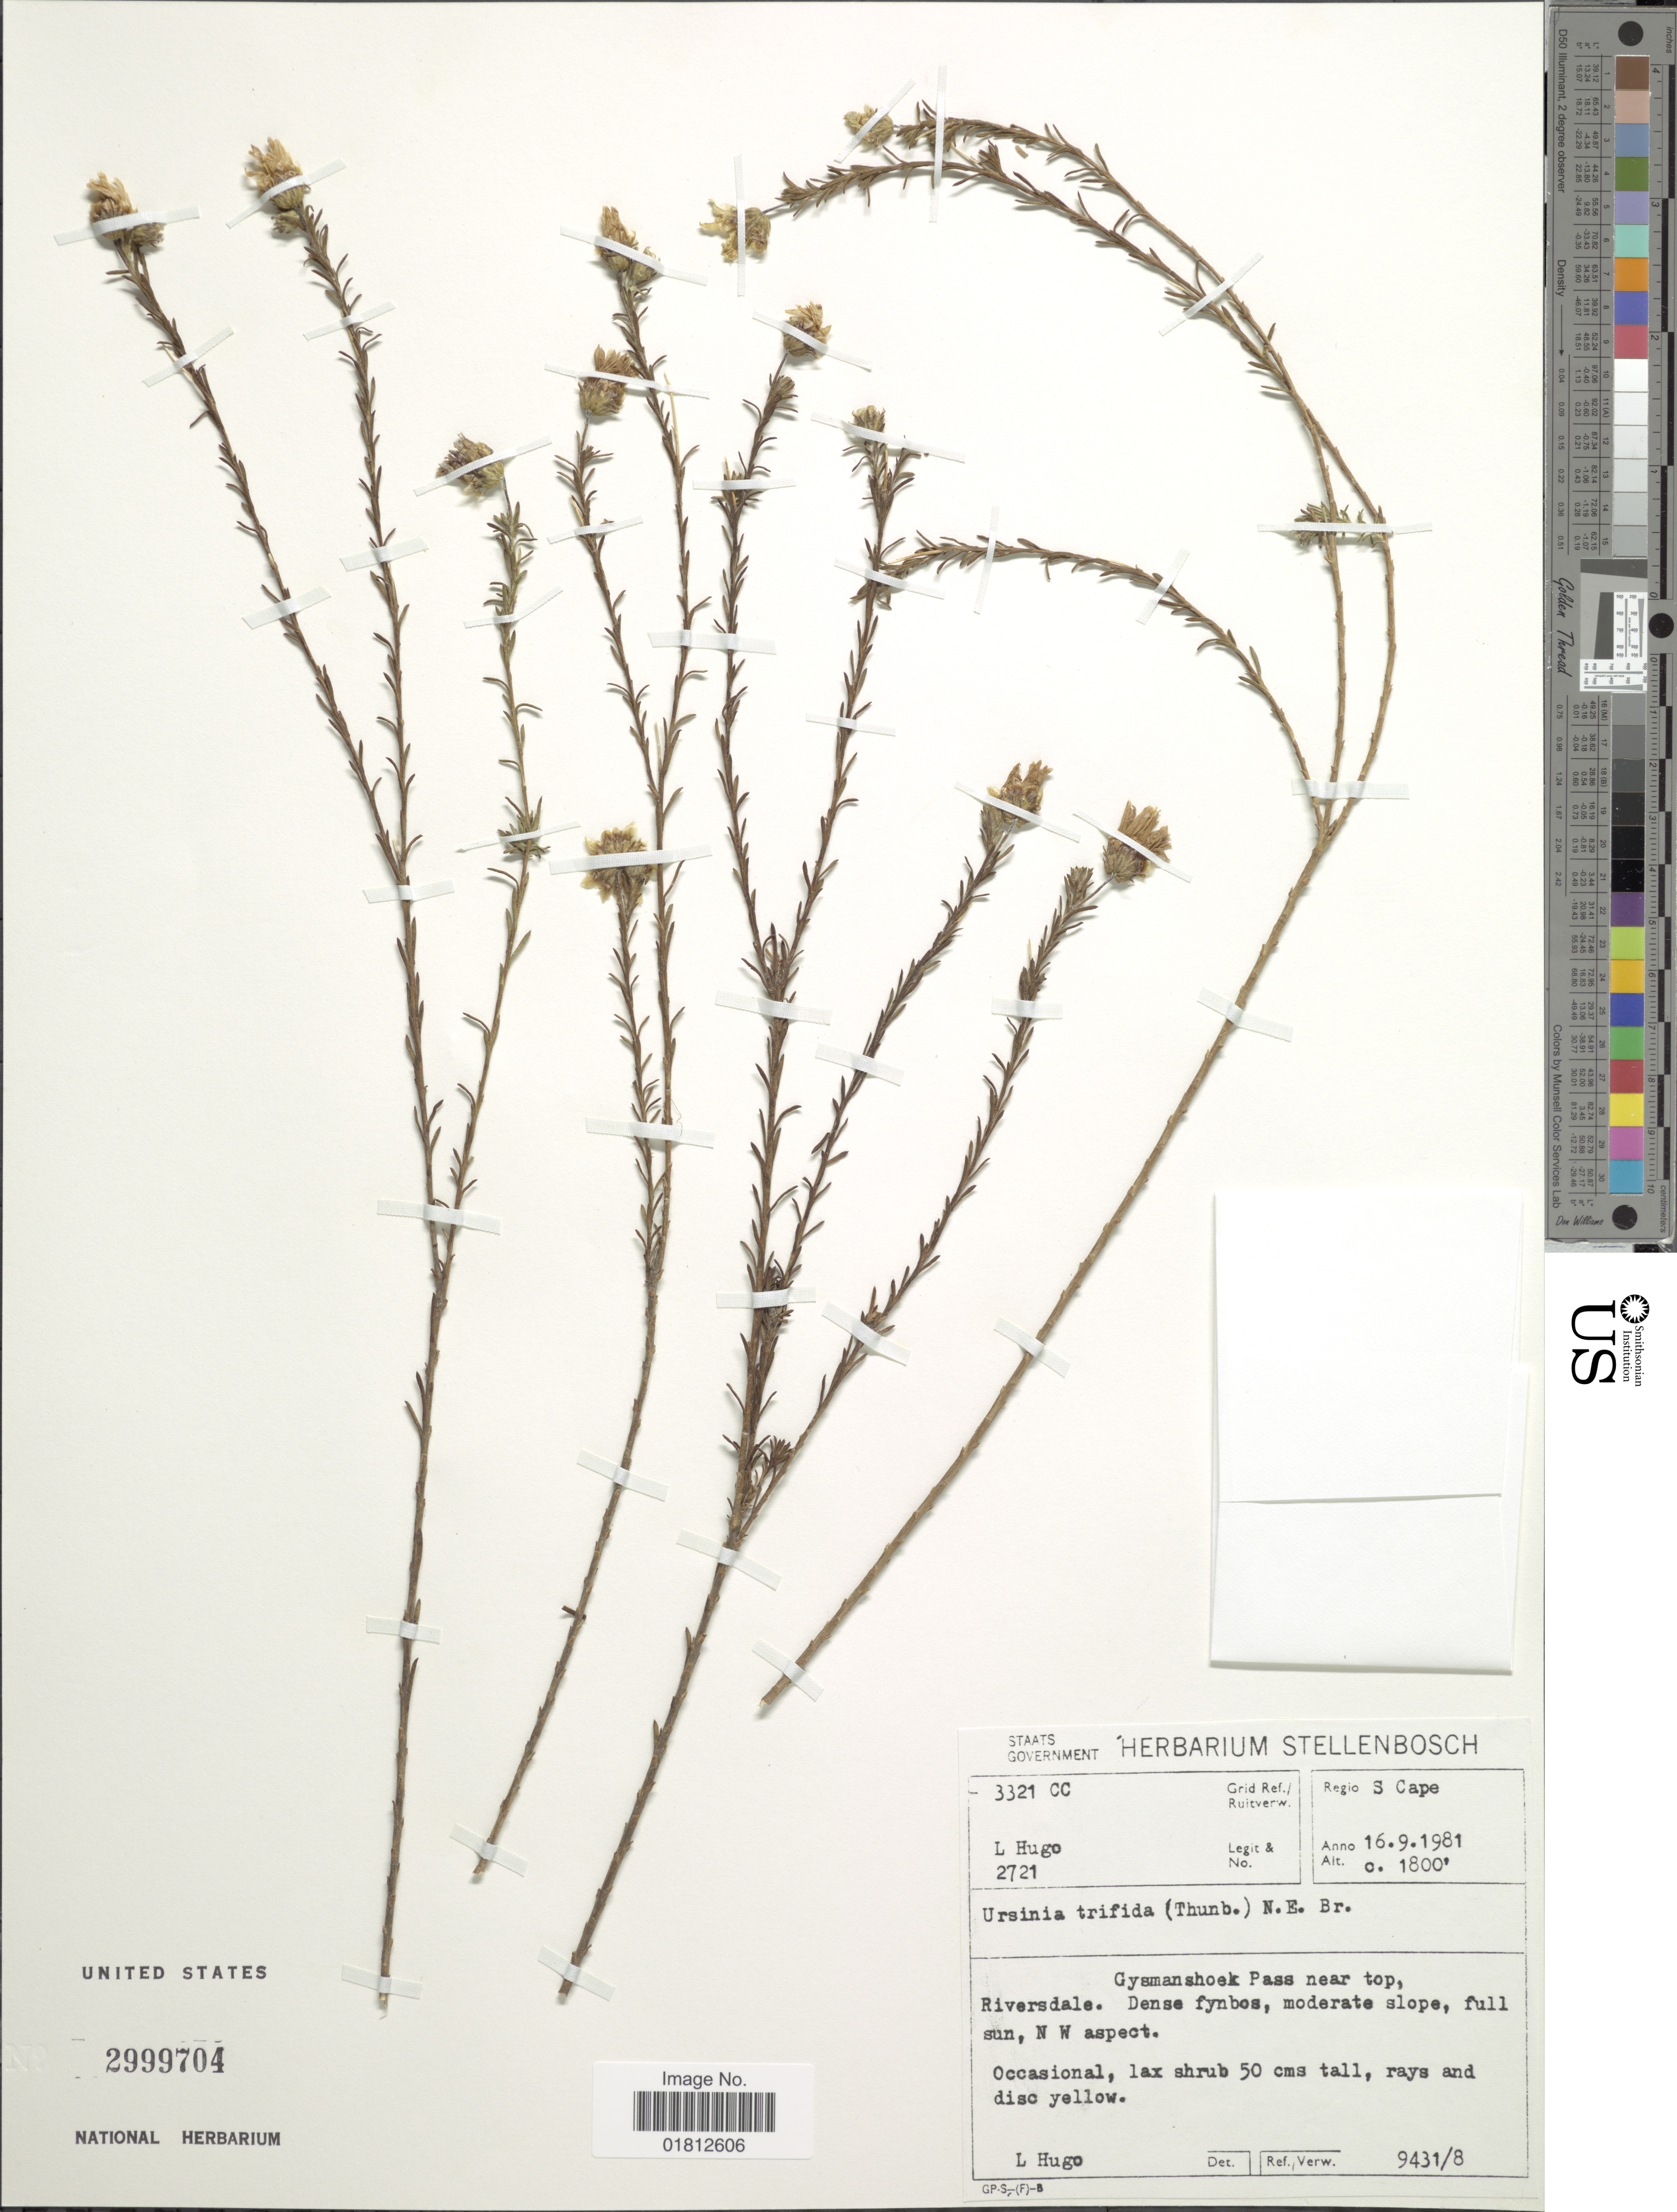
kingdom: Plantae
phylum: Tracheophyta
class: Magnoliopsida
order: Asterales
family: Asteraceae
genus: Ursinia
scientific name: Ursinia trifida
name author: (Thunb.) N.E. Br.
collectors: L. Hugo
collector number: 2721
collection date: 1981-09-16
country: South Africa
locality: S. Cape, Gysmanshoek Pass near top, Riversdale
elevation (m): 549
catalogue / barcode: US 2999704